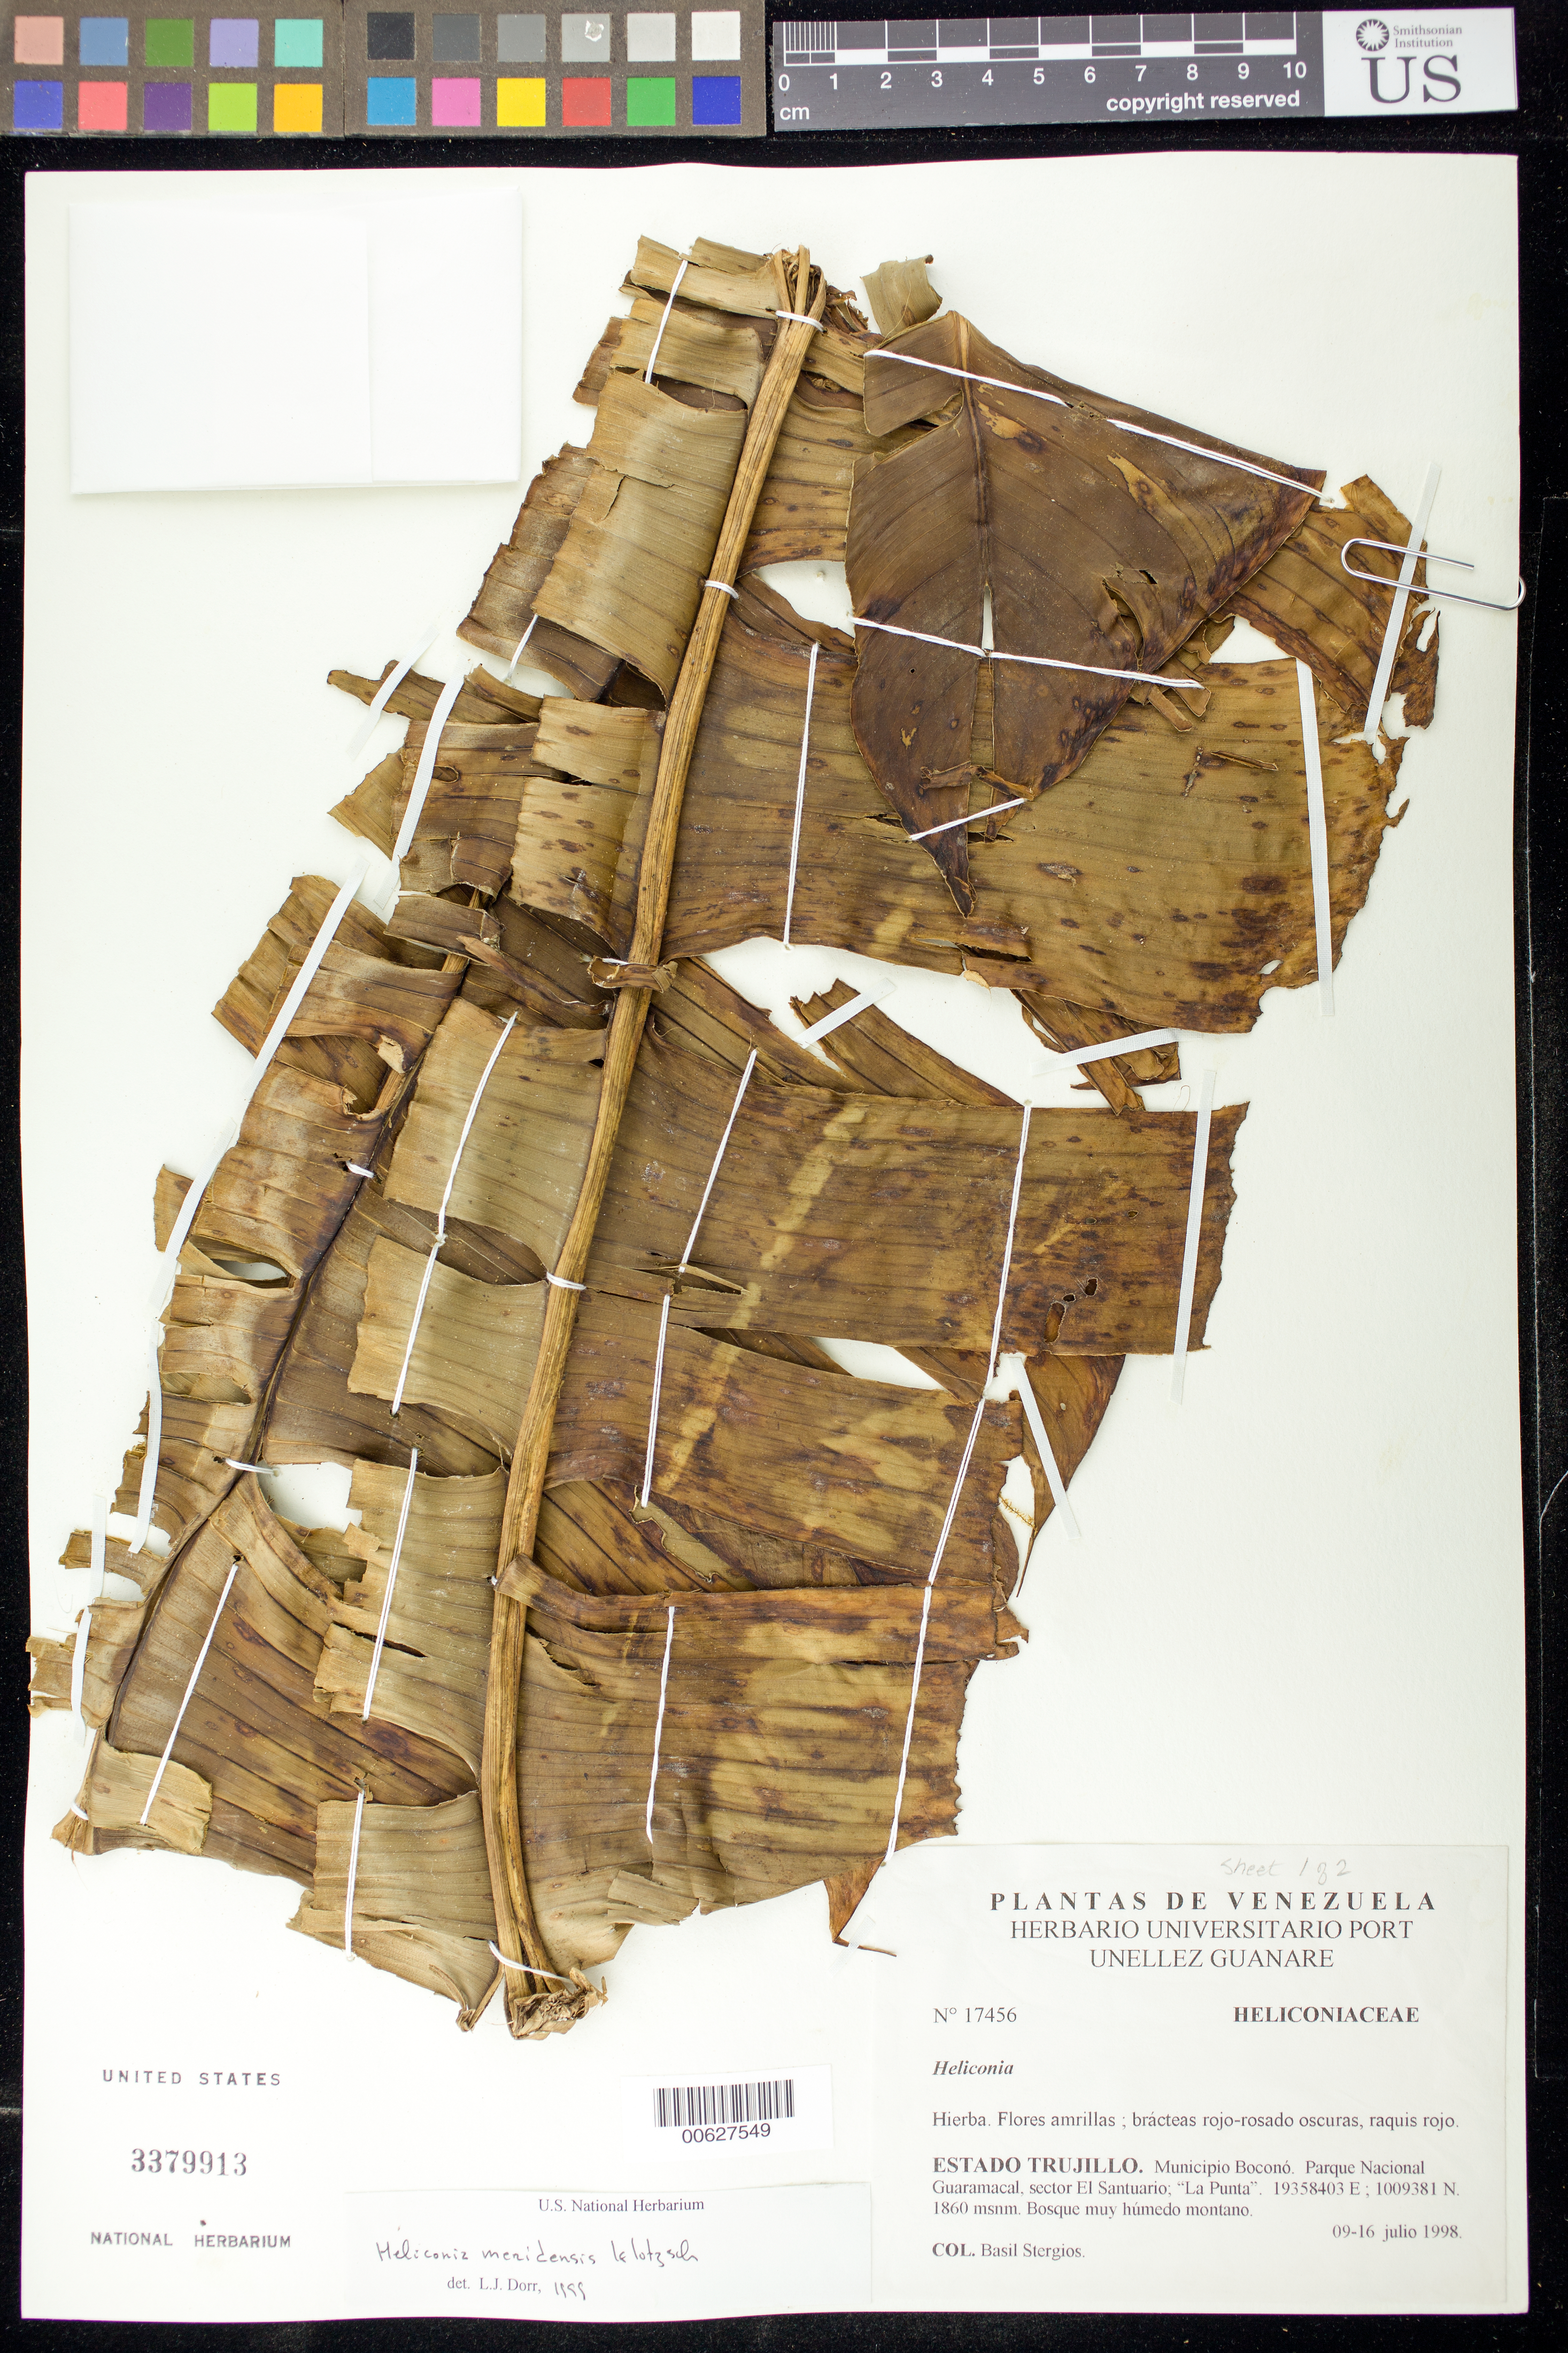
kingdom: Plantae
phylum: Tracheophyta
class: Magnoliopsida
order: Saxifragales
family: Grossulariaceae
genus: Ribes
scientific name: Ribes atropurpureum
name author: C.A. Mey.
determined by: Dorr, L. J., (BOT), Smithsonian Institution - National Museum of Natural History (UNITED STATES)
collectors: B. G. Stergios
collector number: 17456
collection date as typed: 09 Jul 1998 to 16 Jul 1998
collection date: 1998-07-09/1998-07-16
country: Venezuela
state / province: Trujillo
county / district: Boconó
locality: Parque Nacional Guaramacal, Sector El Santuario, La Punta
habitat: Bosque muy húmedo montano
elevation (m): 1860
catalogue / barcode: US 3379913